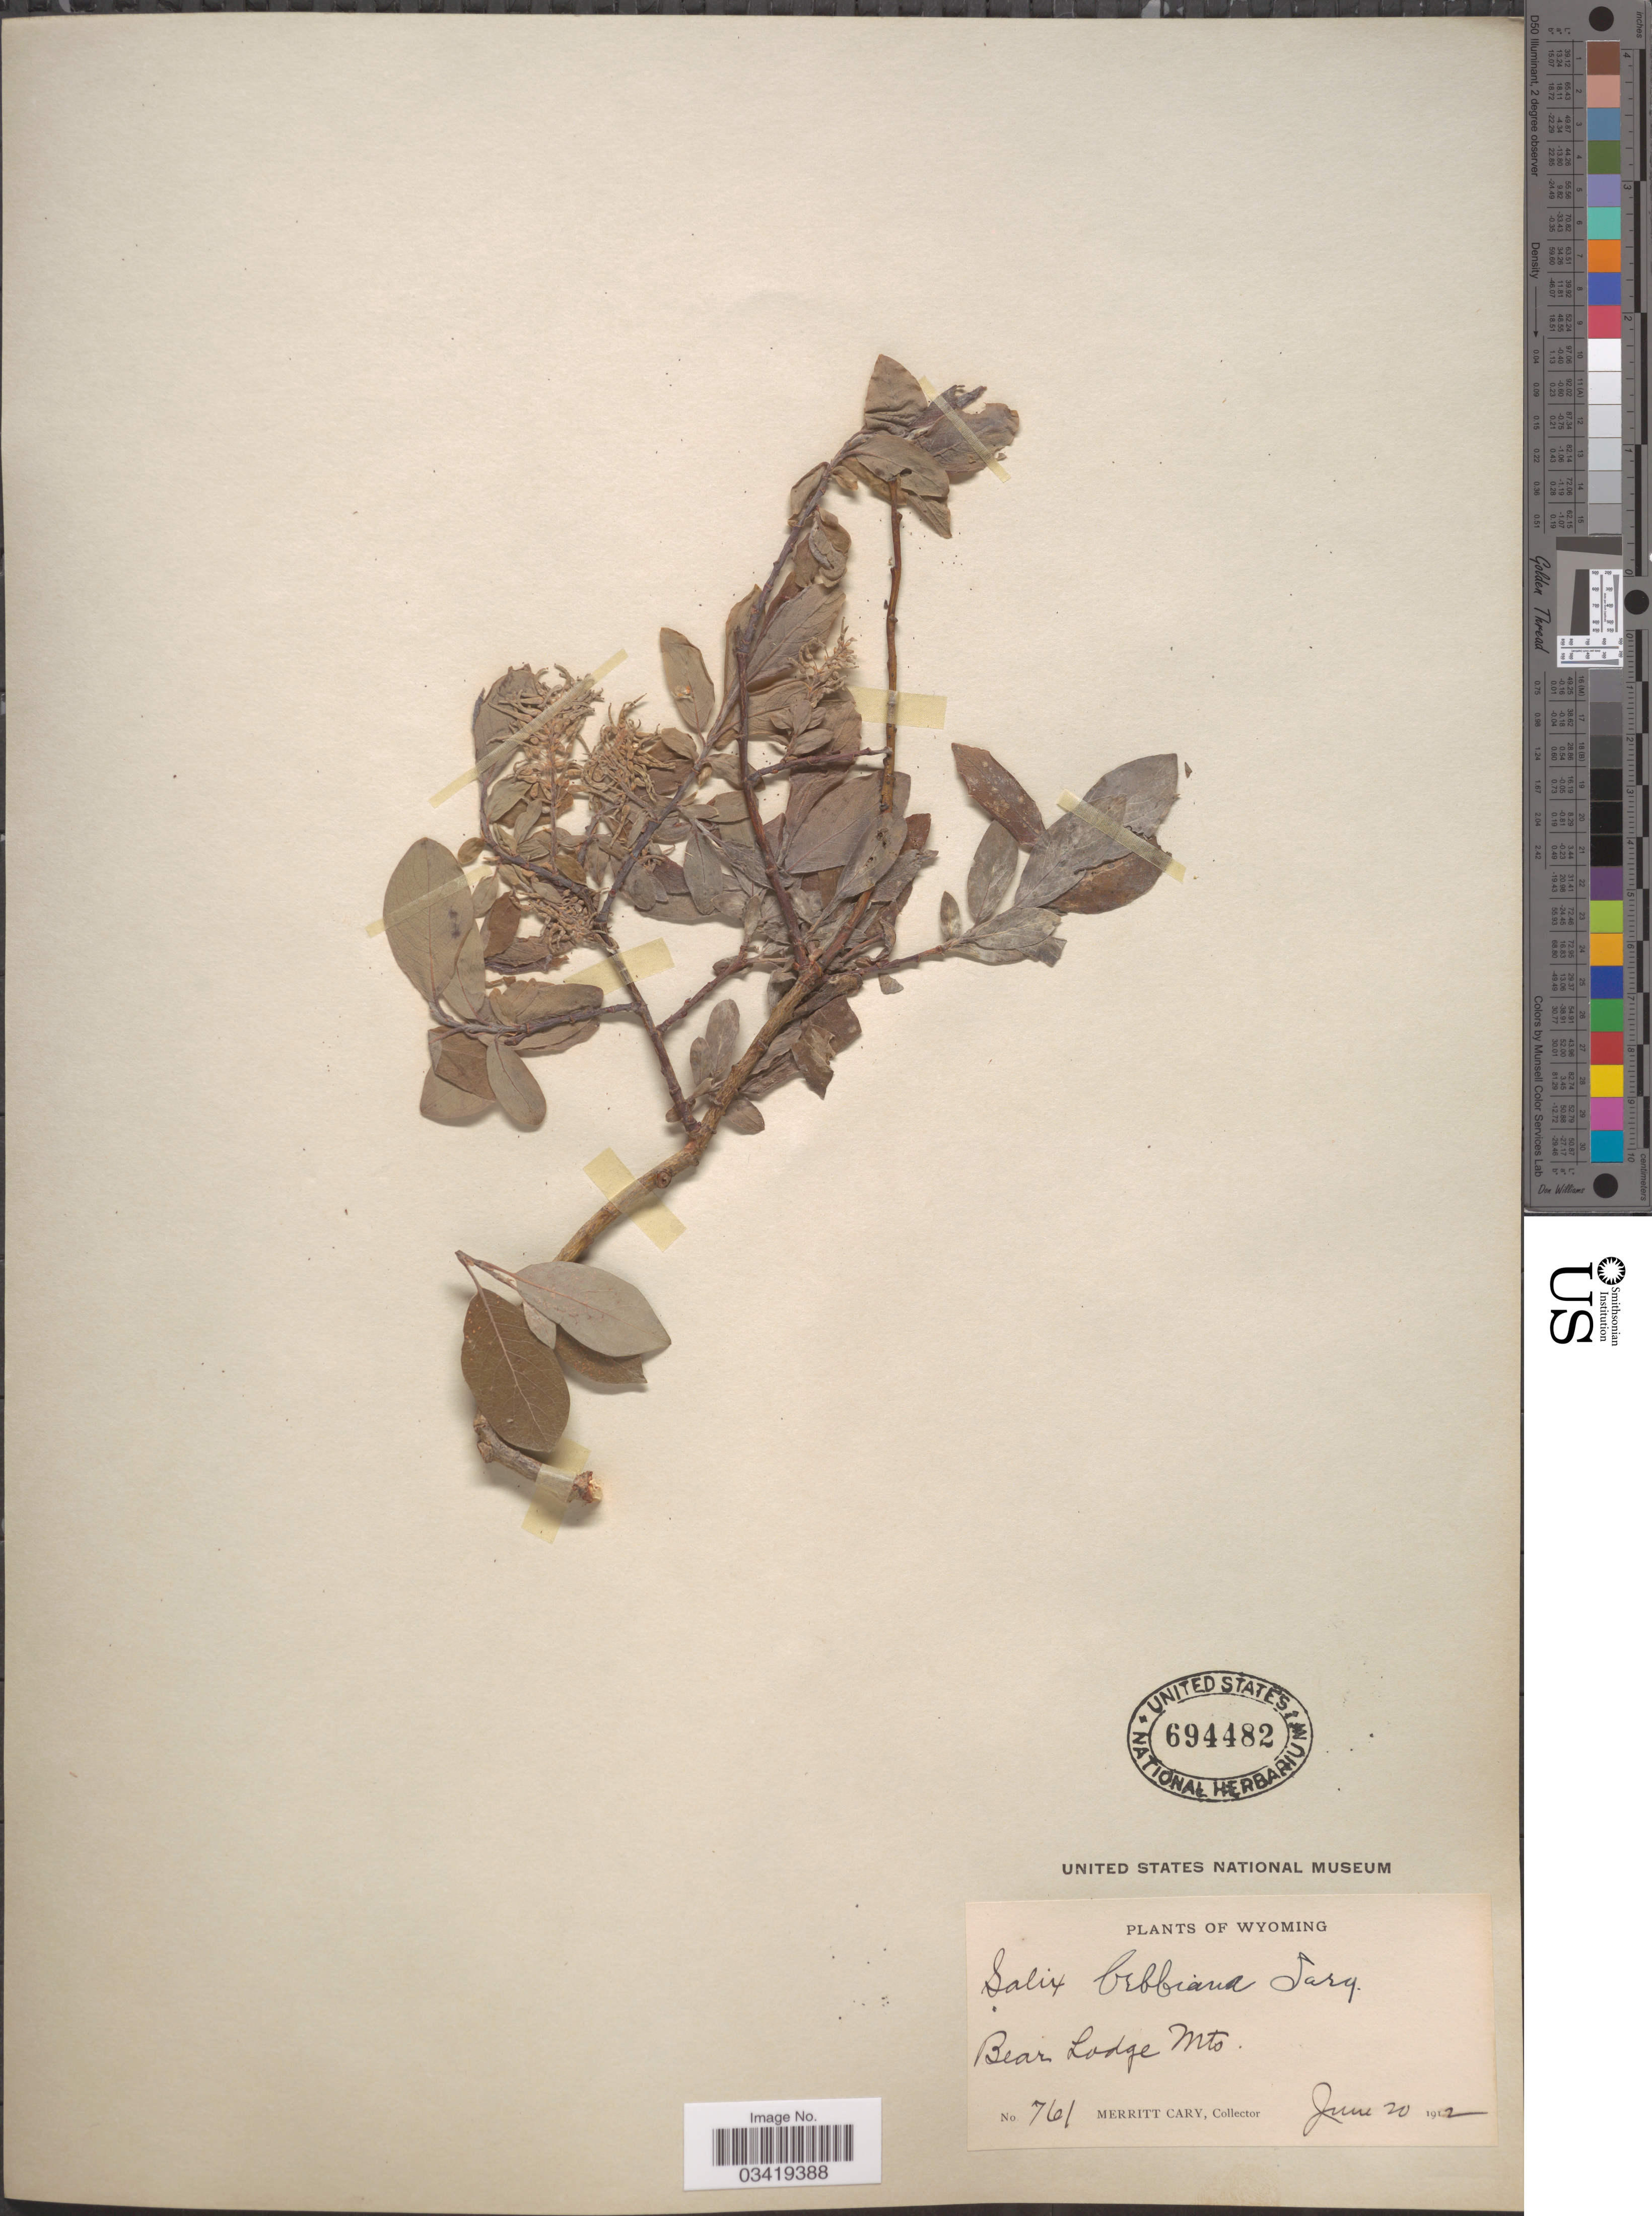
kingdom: Plantae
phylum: Tracheophyta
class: Magnoliopsida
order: Malpighiales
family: Salicaceae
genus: Salix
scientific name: Salix bebbiana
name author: Sarg.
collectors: M. Cary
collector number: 761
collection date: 1912-06-20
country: United States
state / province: Wyoming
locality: Bear Lodge Mts.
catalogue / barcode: US 694482